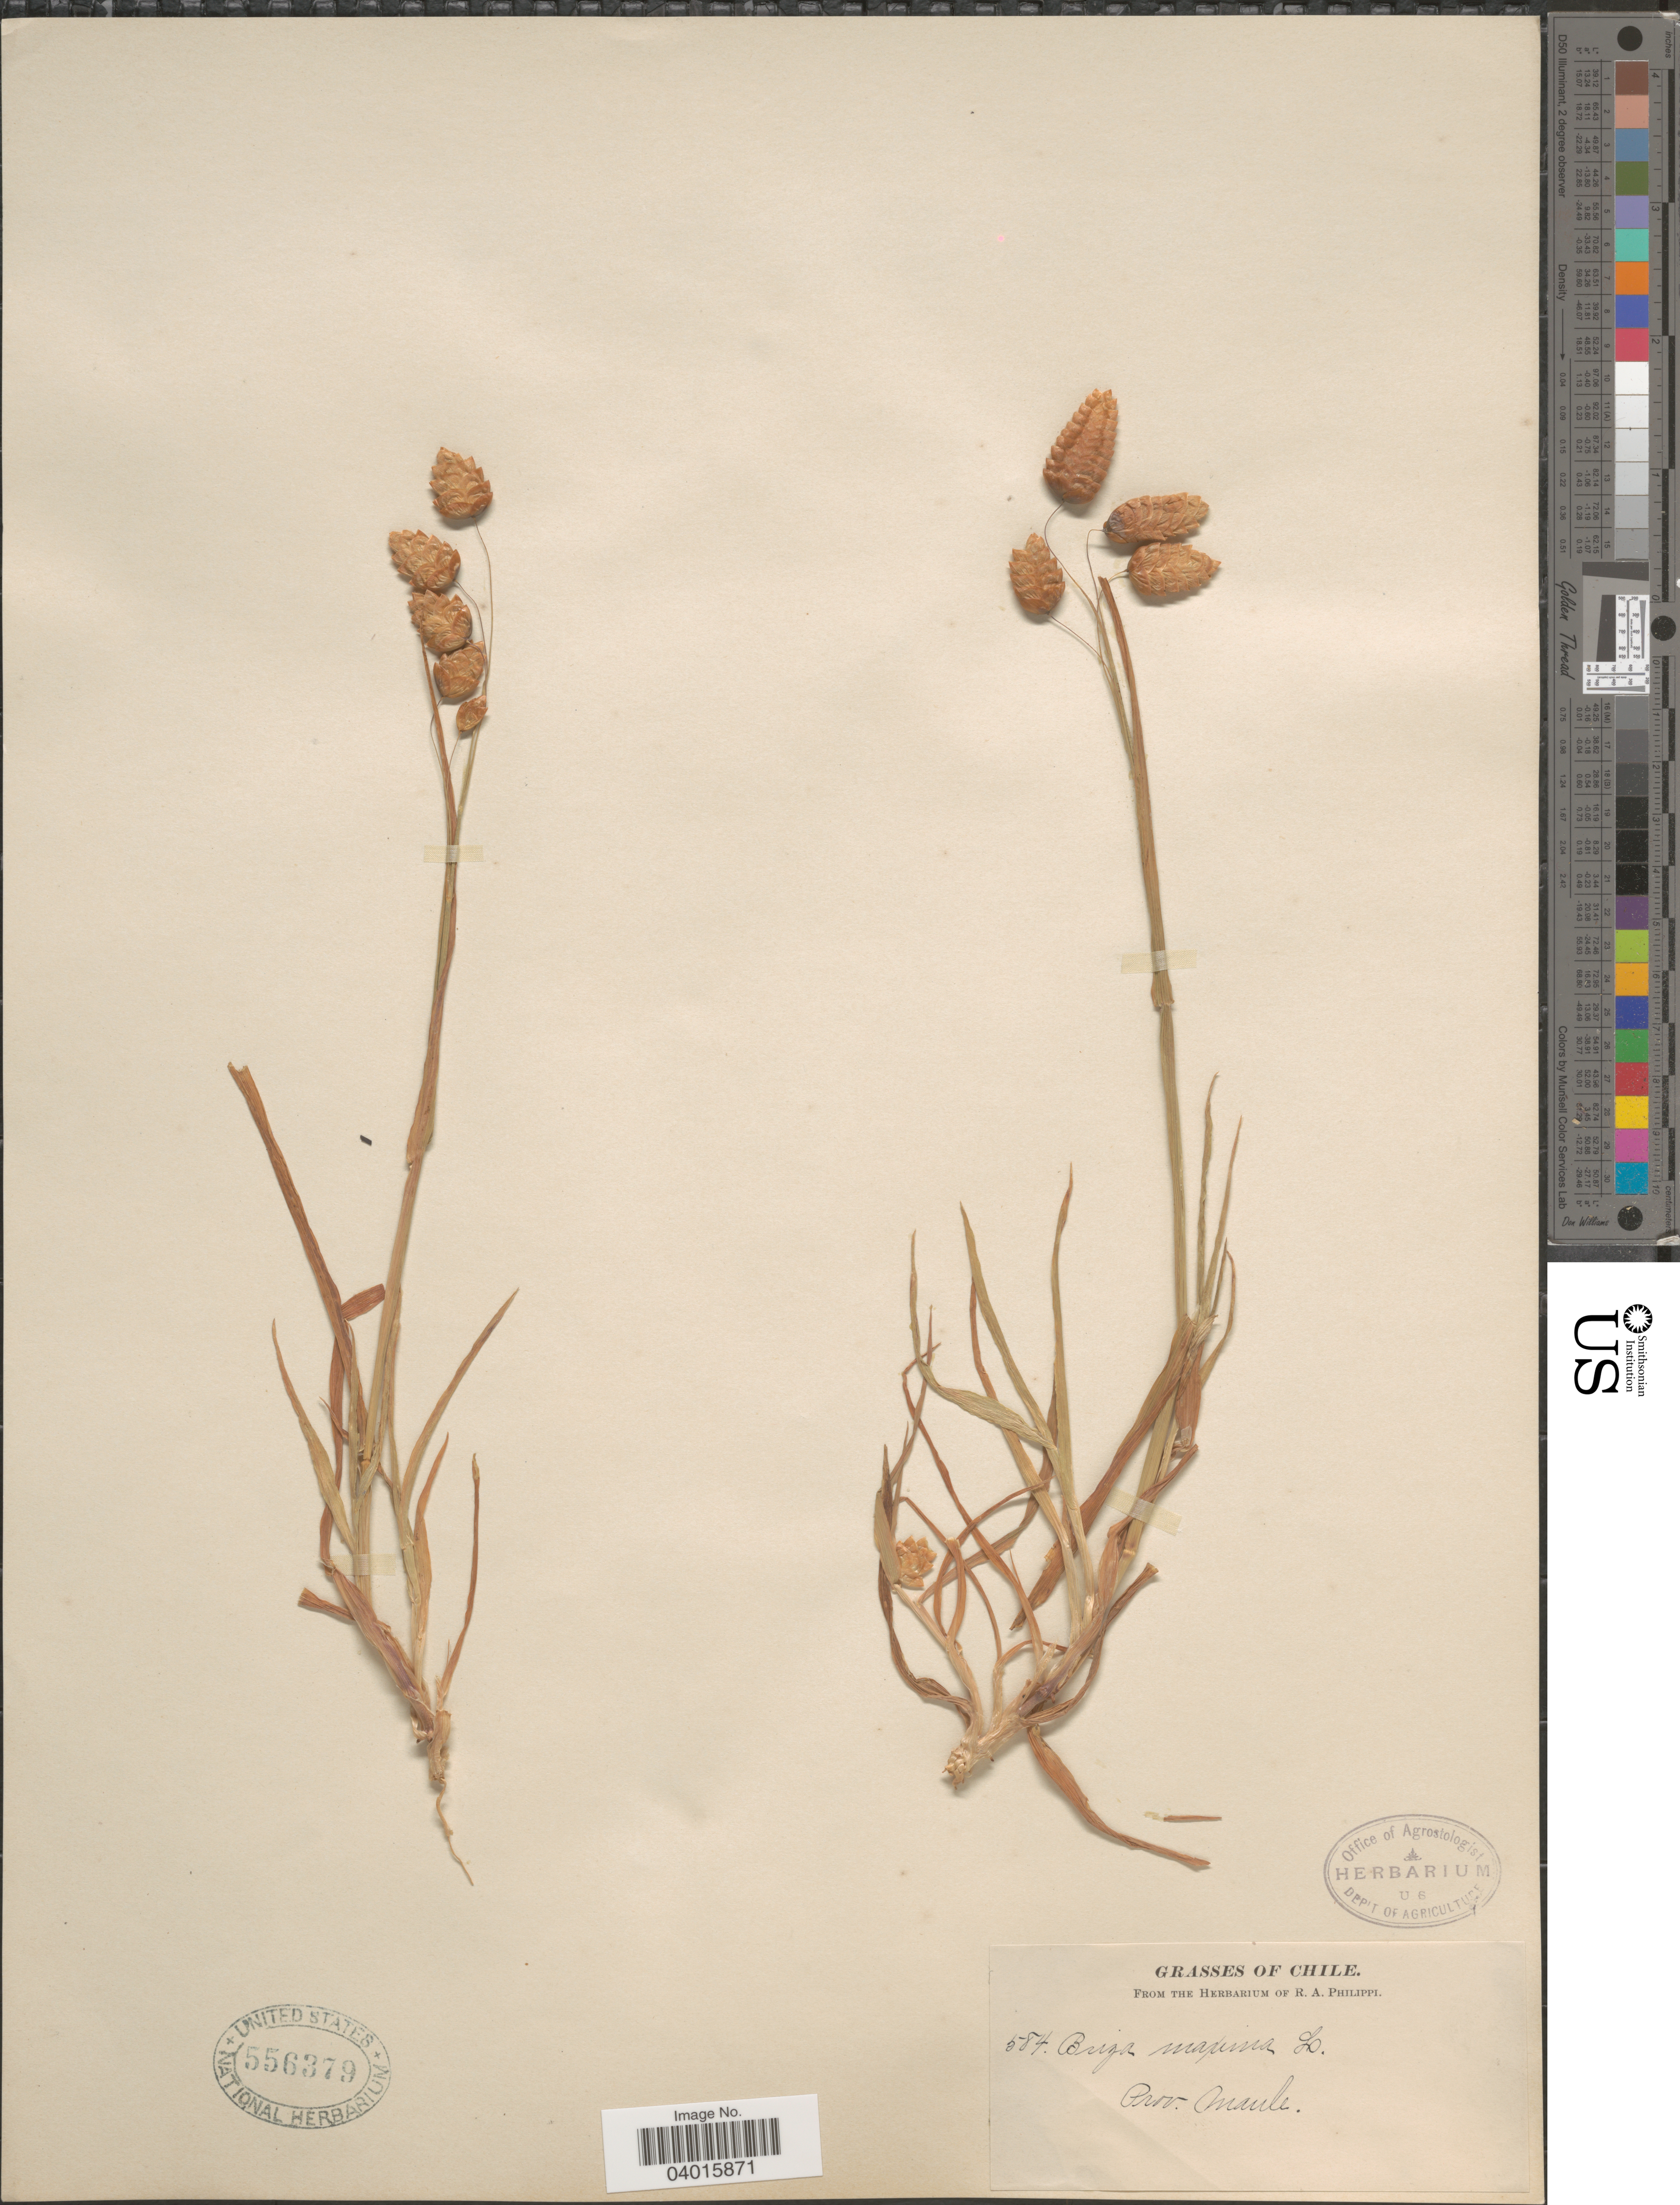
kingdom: Plantae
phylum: Tracheophyta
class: Liliopsida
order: Poales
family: Poaceae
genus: Briza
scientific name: Briza maxima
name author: L.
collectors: ex. herb. R.A. Philippi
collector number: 584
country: Chile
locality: Prov. Manle.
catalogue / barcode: US 556379